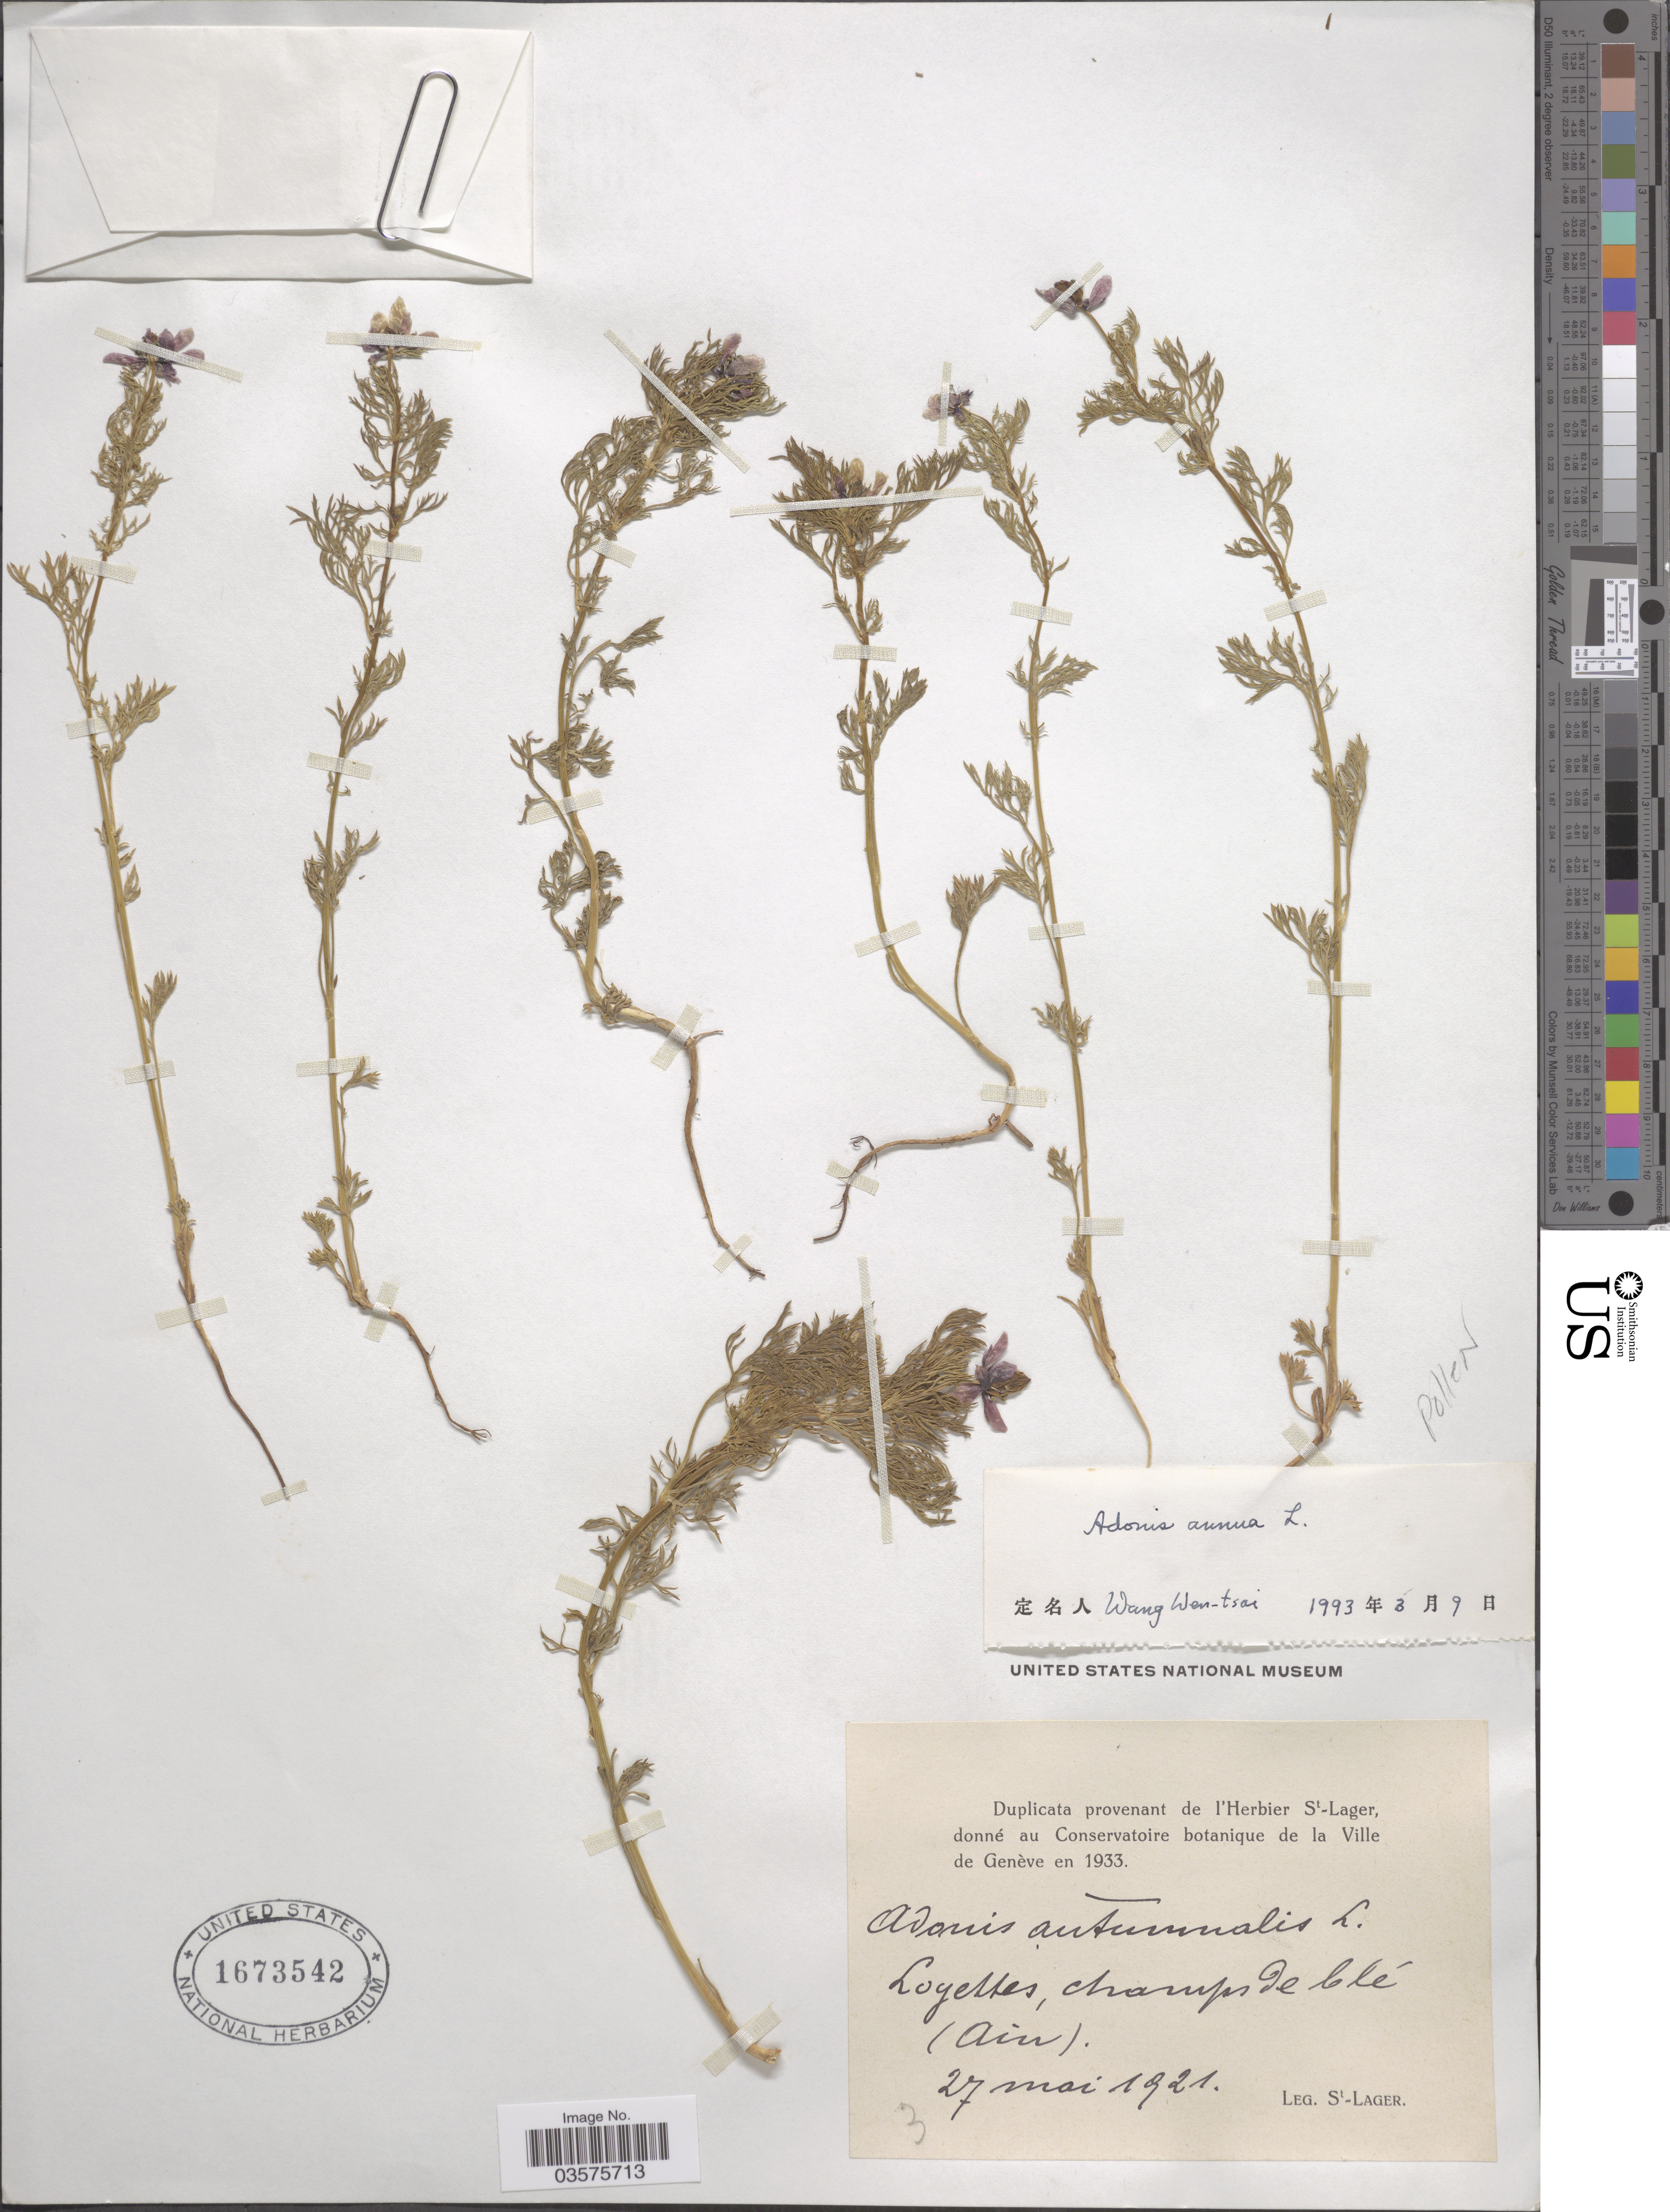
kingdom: Plantae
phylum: Tracheophyta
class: Magnoliopsida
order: Ranunculales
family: Ranunculaceae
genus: Adonis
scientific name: Adonis annua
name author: L.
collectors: -. St. Lager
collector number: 3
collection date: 1921-05-27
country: France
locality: Loyettes, champs de Clé (Ain).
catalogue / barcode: US 1673542